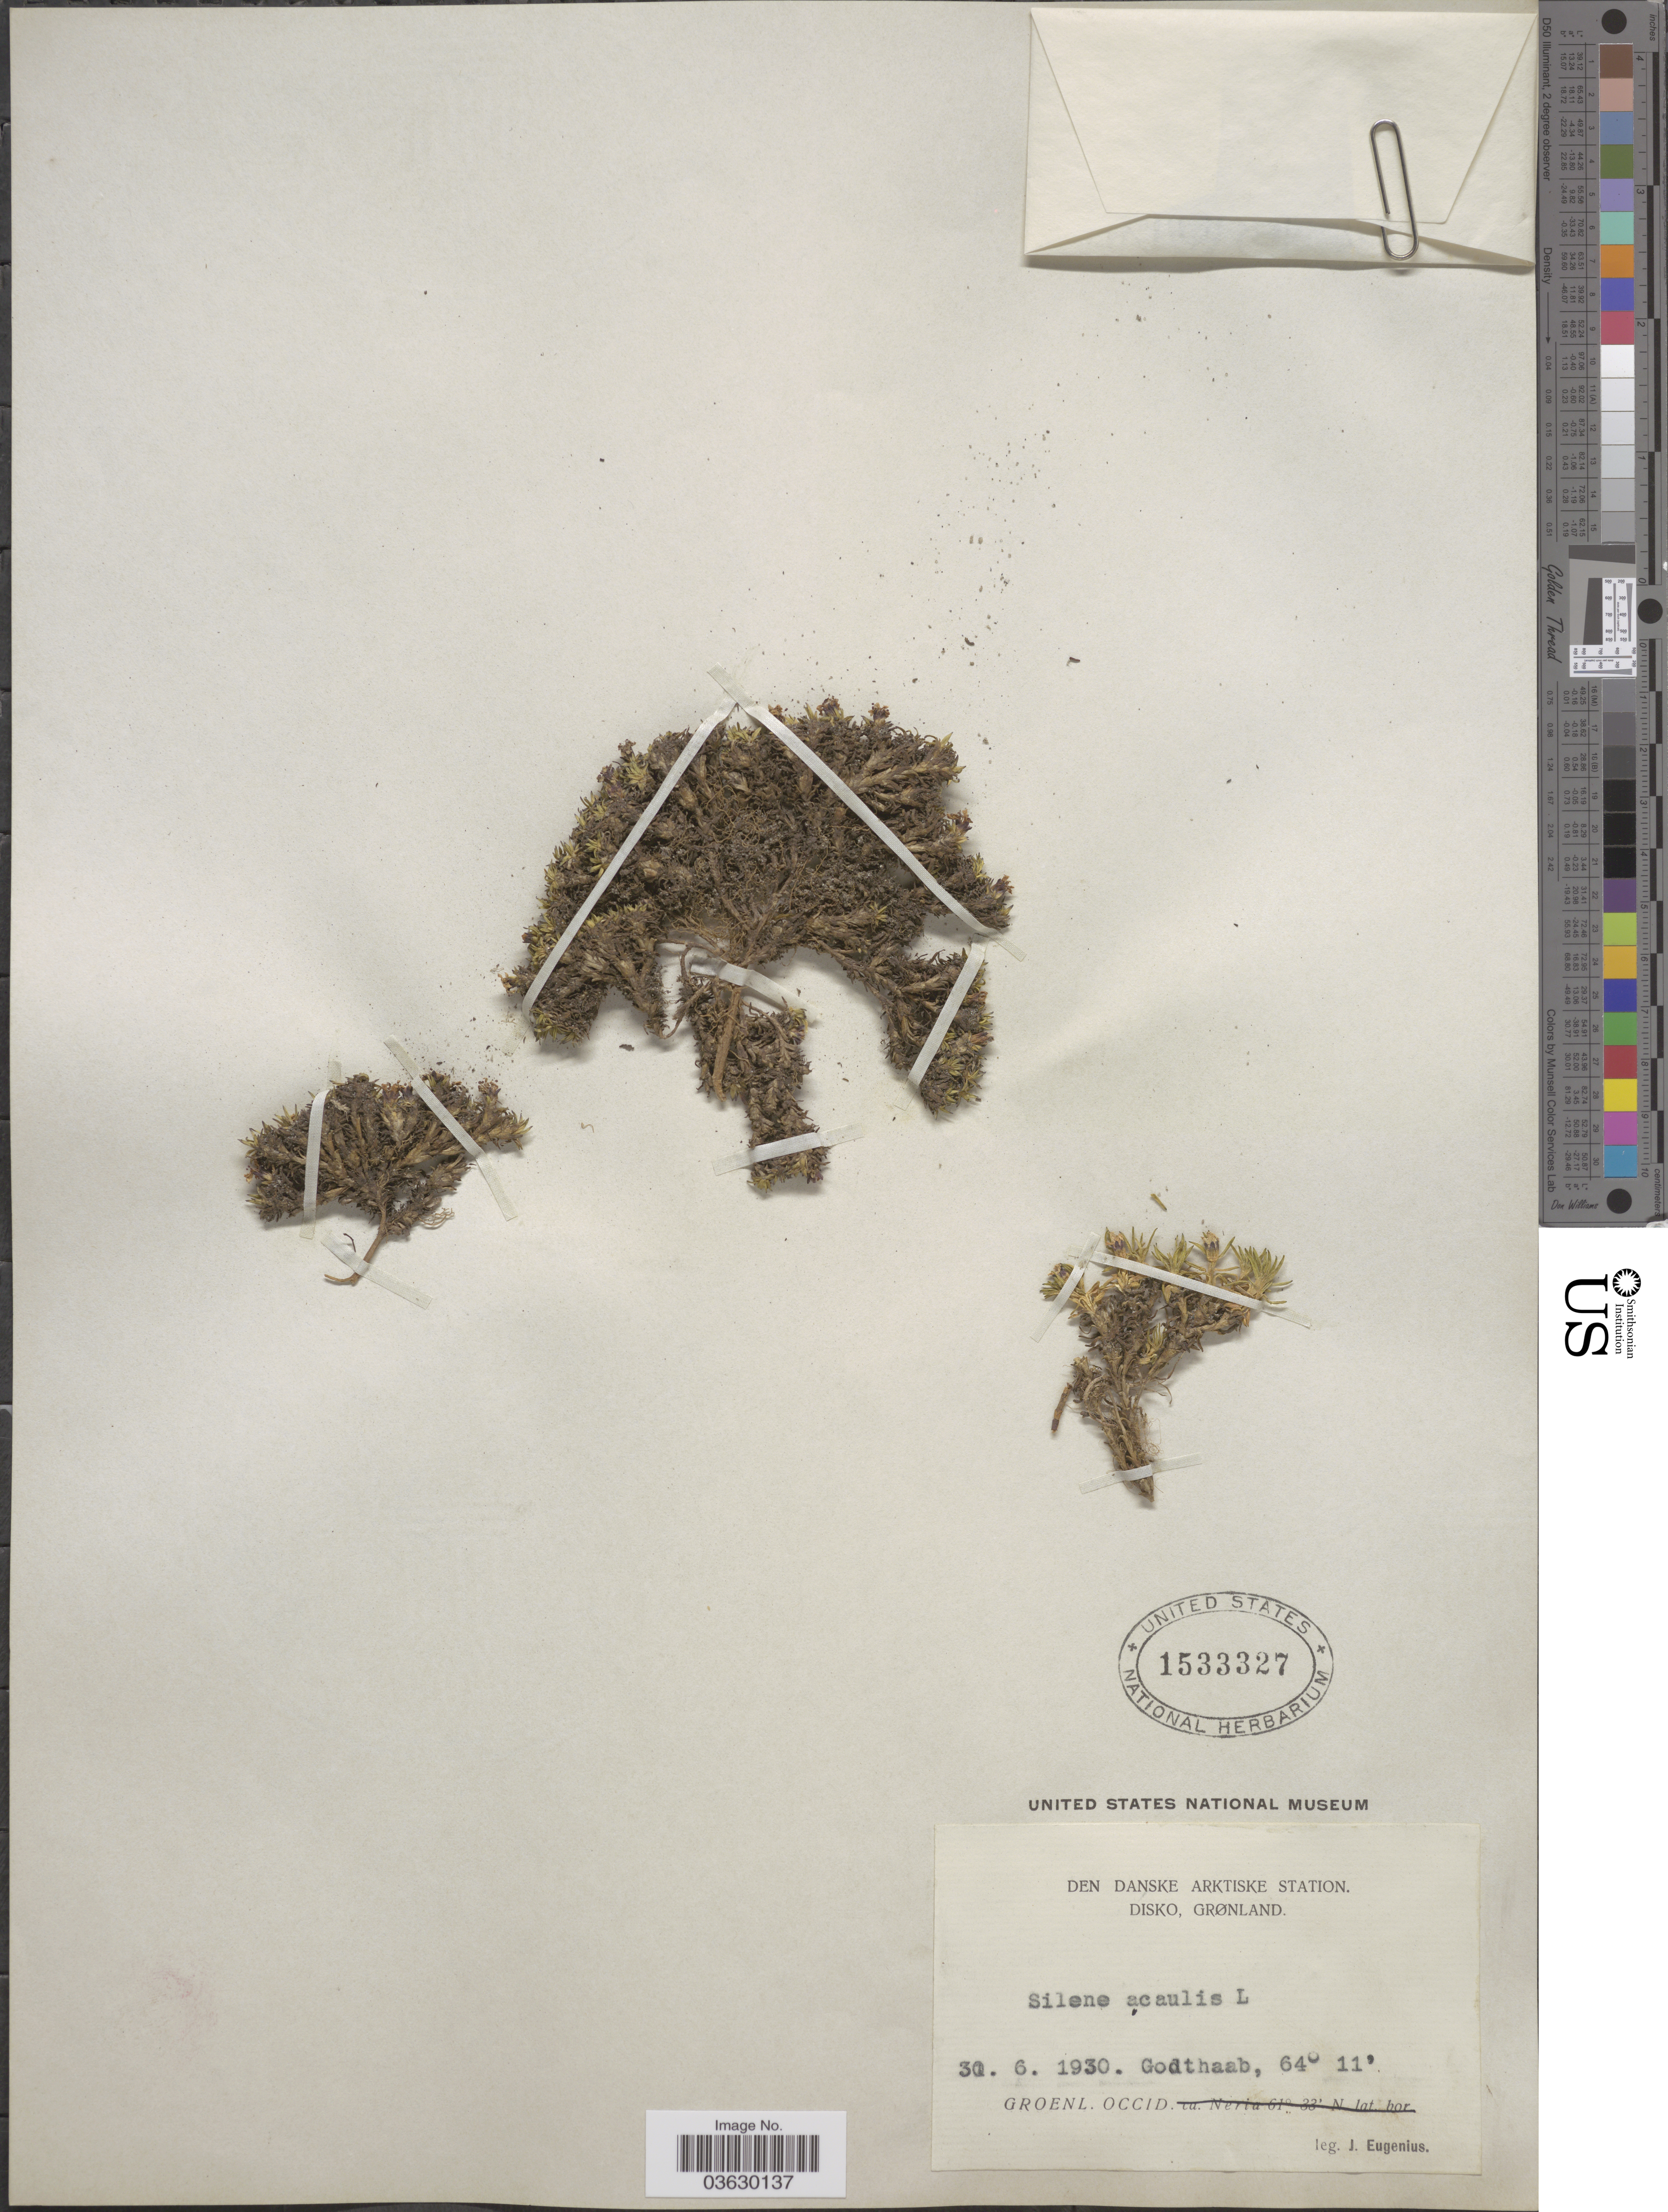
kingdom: Plantae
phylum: Tracheophyta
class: Magnoliopsida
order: Caryophyllales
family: Caryophyllaceae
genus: Silene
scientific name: Silene acaulis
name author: (L.) Jacq.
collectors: J. Eugenius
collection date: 1930-06-30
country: Greenland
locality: Den Danske Arktiske Station [unsure placement] Disko. Godthaab. Groenl. Occid.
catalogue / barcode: US 1533327